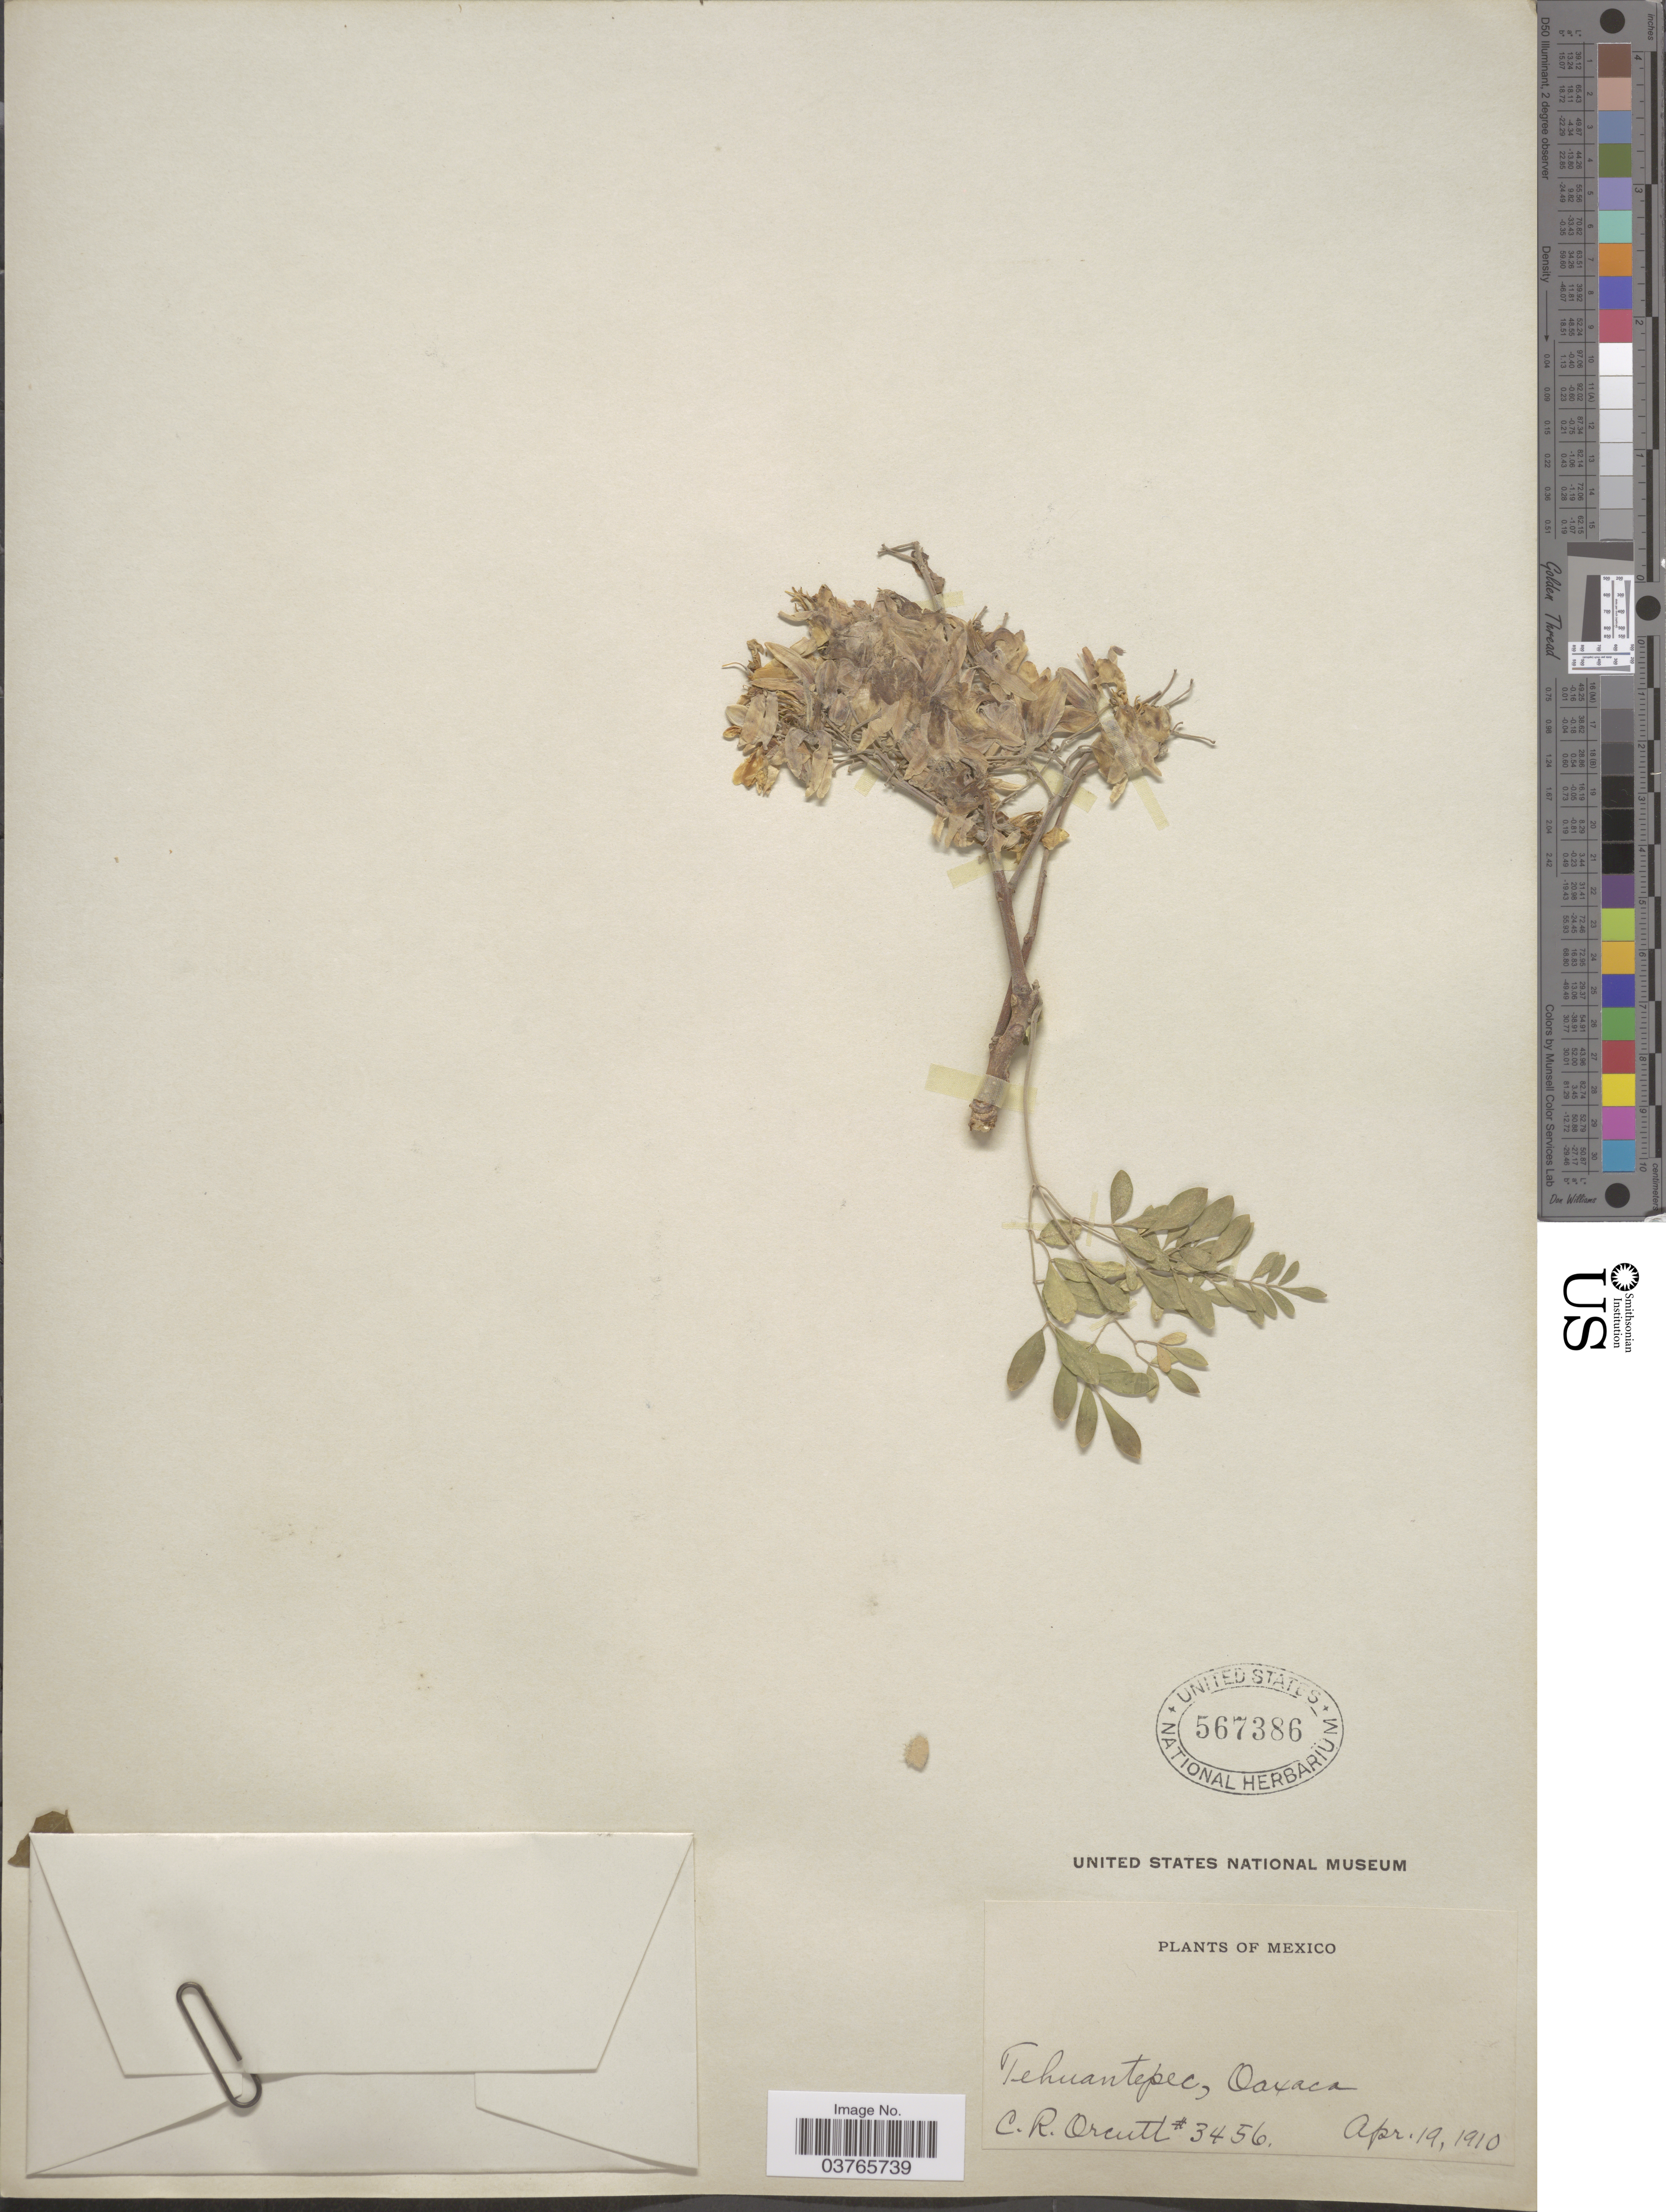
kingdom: Plantae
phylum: Tracheophyta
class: Magnoliopsida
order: Brassicales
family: Moringaceae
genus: Moringa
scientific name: Moringa sp.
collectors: C. R. Orcutt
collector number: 3456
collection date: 1910-04-19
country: Mexico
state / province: Oaxaca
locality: Tehuantepec.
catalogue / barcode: US 567386